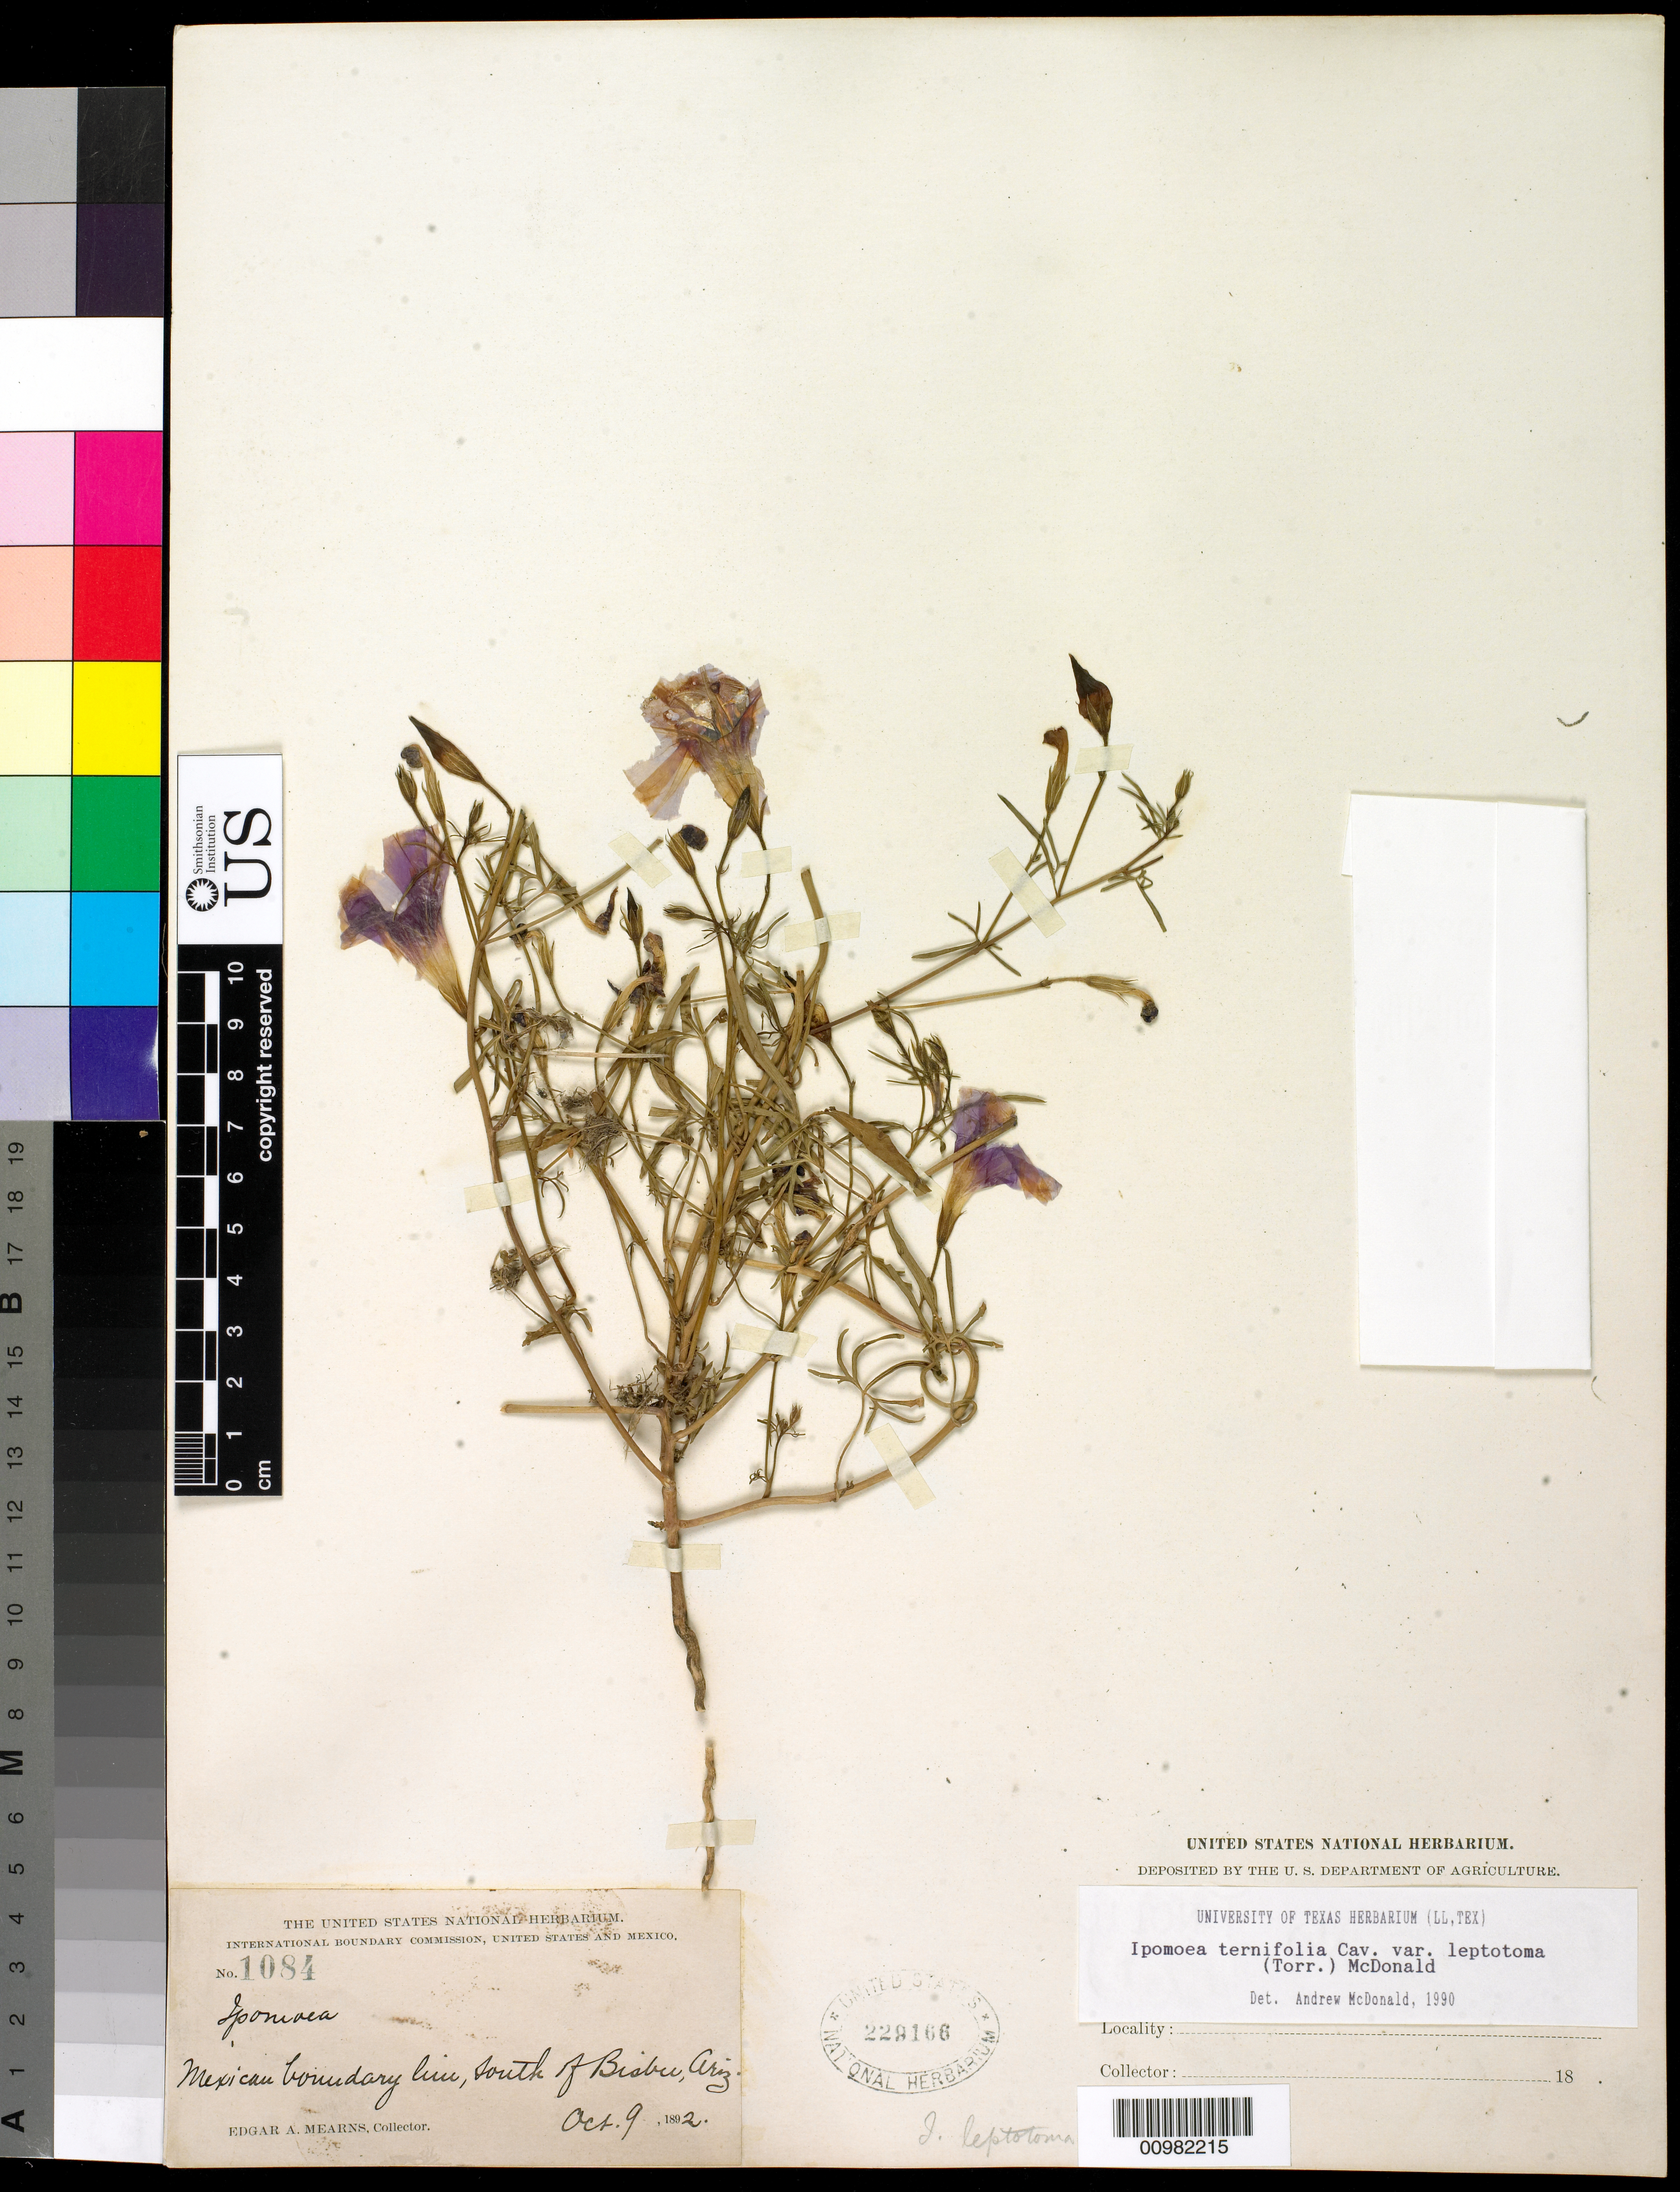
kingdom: Plantae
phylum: Tracheophyta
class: Magnoliopsida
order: Solanales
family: Convolvulaceae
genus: Ipomoea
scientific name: Ipomoea ternifolia var. leptotoma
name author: (Torr.) J.A. McDonald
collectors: E. A. Mearns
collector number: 1084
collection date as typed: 09 Oct 1892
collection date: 1892-10-09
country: United States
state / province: Arizona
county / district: Cochise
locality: Mexican Boundary Line, S of Bisbee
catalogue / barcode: US 229166